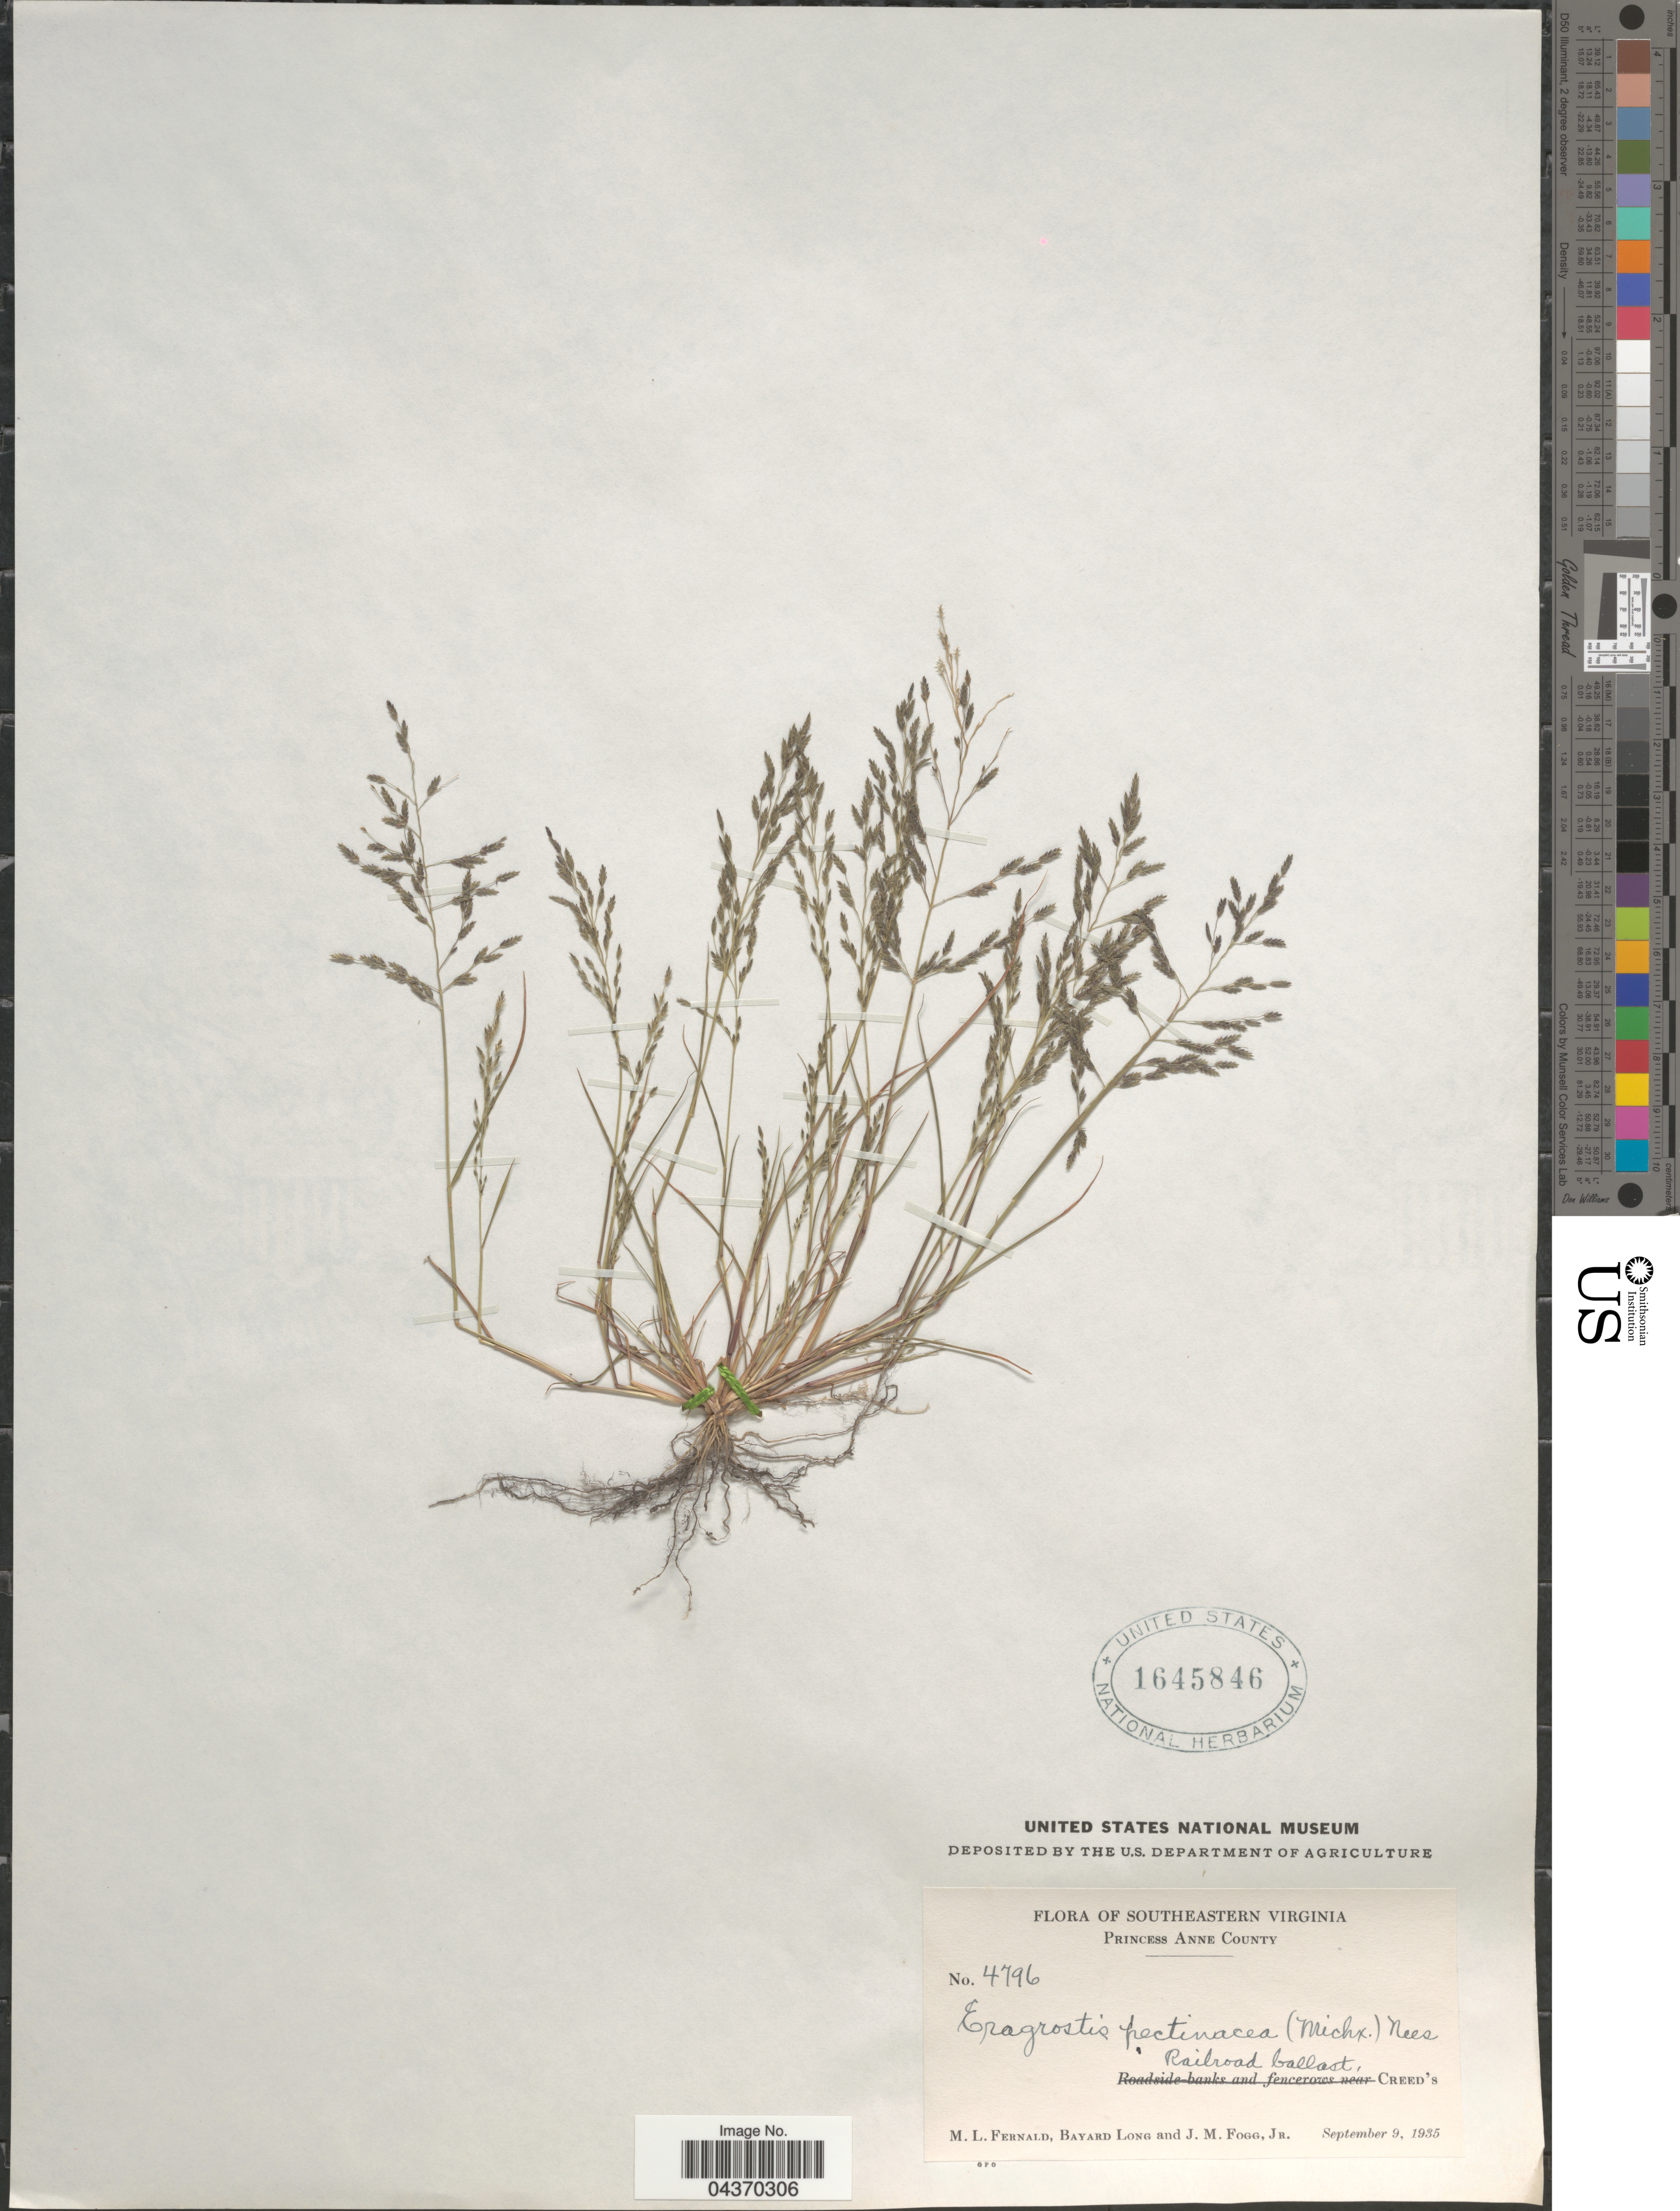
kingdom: Plantae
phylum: Tracheophyta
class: Liliopsida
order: Poales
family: Poaceae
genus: Eragrostis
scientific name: Eragrostis pectinacea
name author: (Michx.) Nees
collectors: M. L. Fernald, B. Long & J. Fogg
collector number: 4796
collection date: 1935-09-09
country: United States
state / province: Virginia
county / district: City of Virginia Beach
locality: Southeastern Virginia. Princess Anne County. Railroad ballast, Creed's.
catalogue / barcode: US 1645846